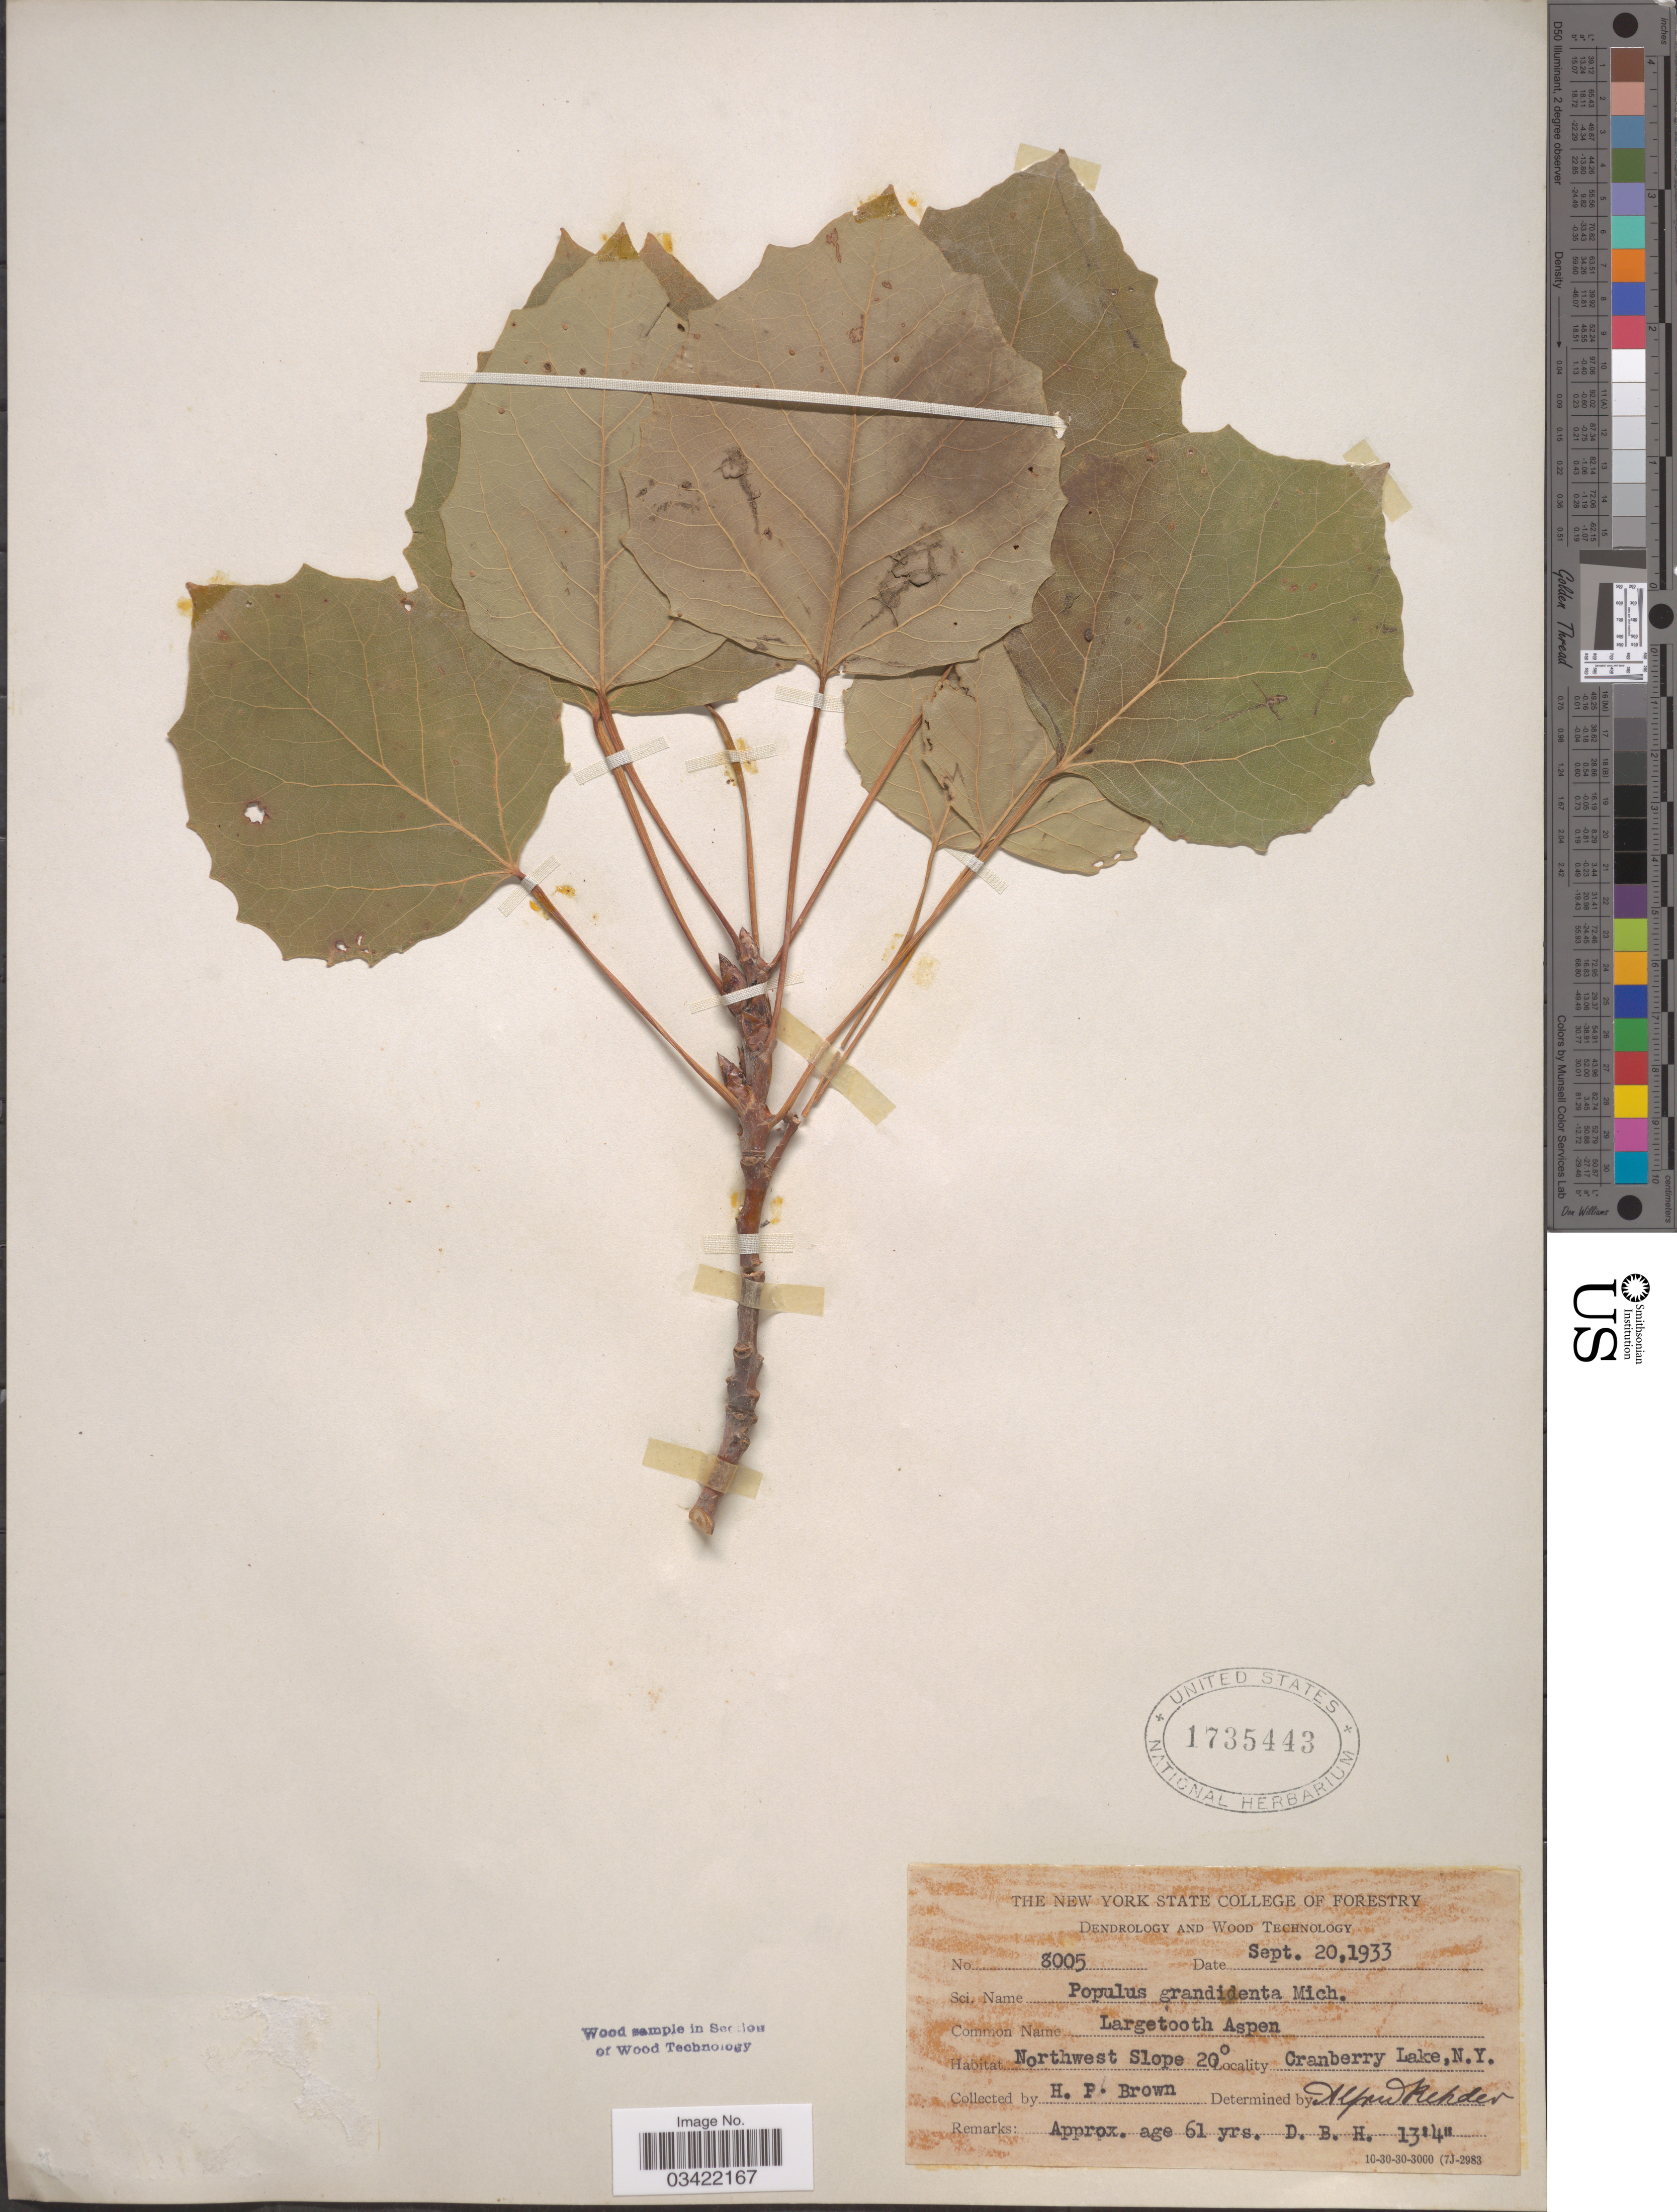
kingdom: Plantae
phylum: Tracheophyta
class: Magnoliopsida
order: Malpighiales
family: Salicaceae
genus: Populus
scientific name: Populus grandidentata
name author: Michx.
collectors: H. P. Brown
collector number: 8005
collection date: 1933-09-20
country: United States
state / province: New York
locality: Cranberry Lake.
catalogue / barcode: US 1735443